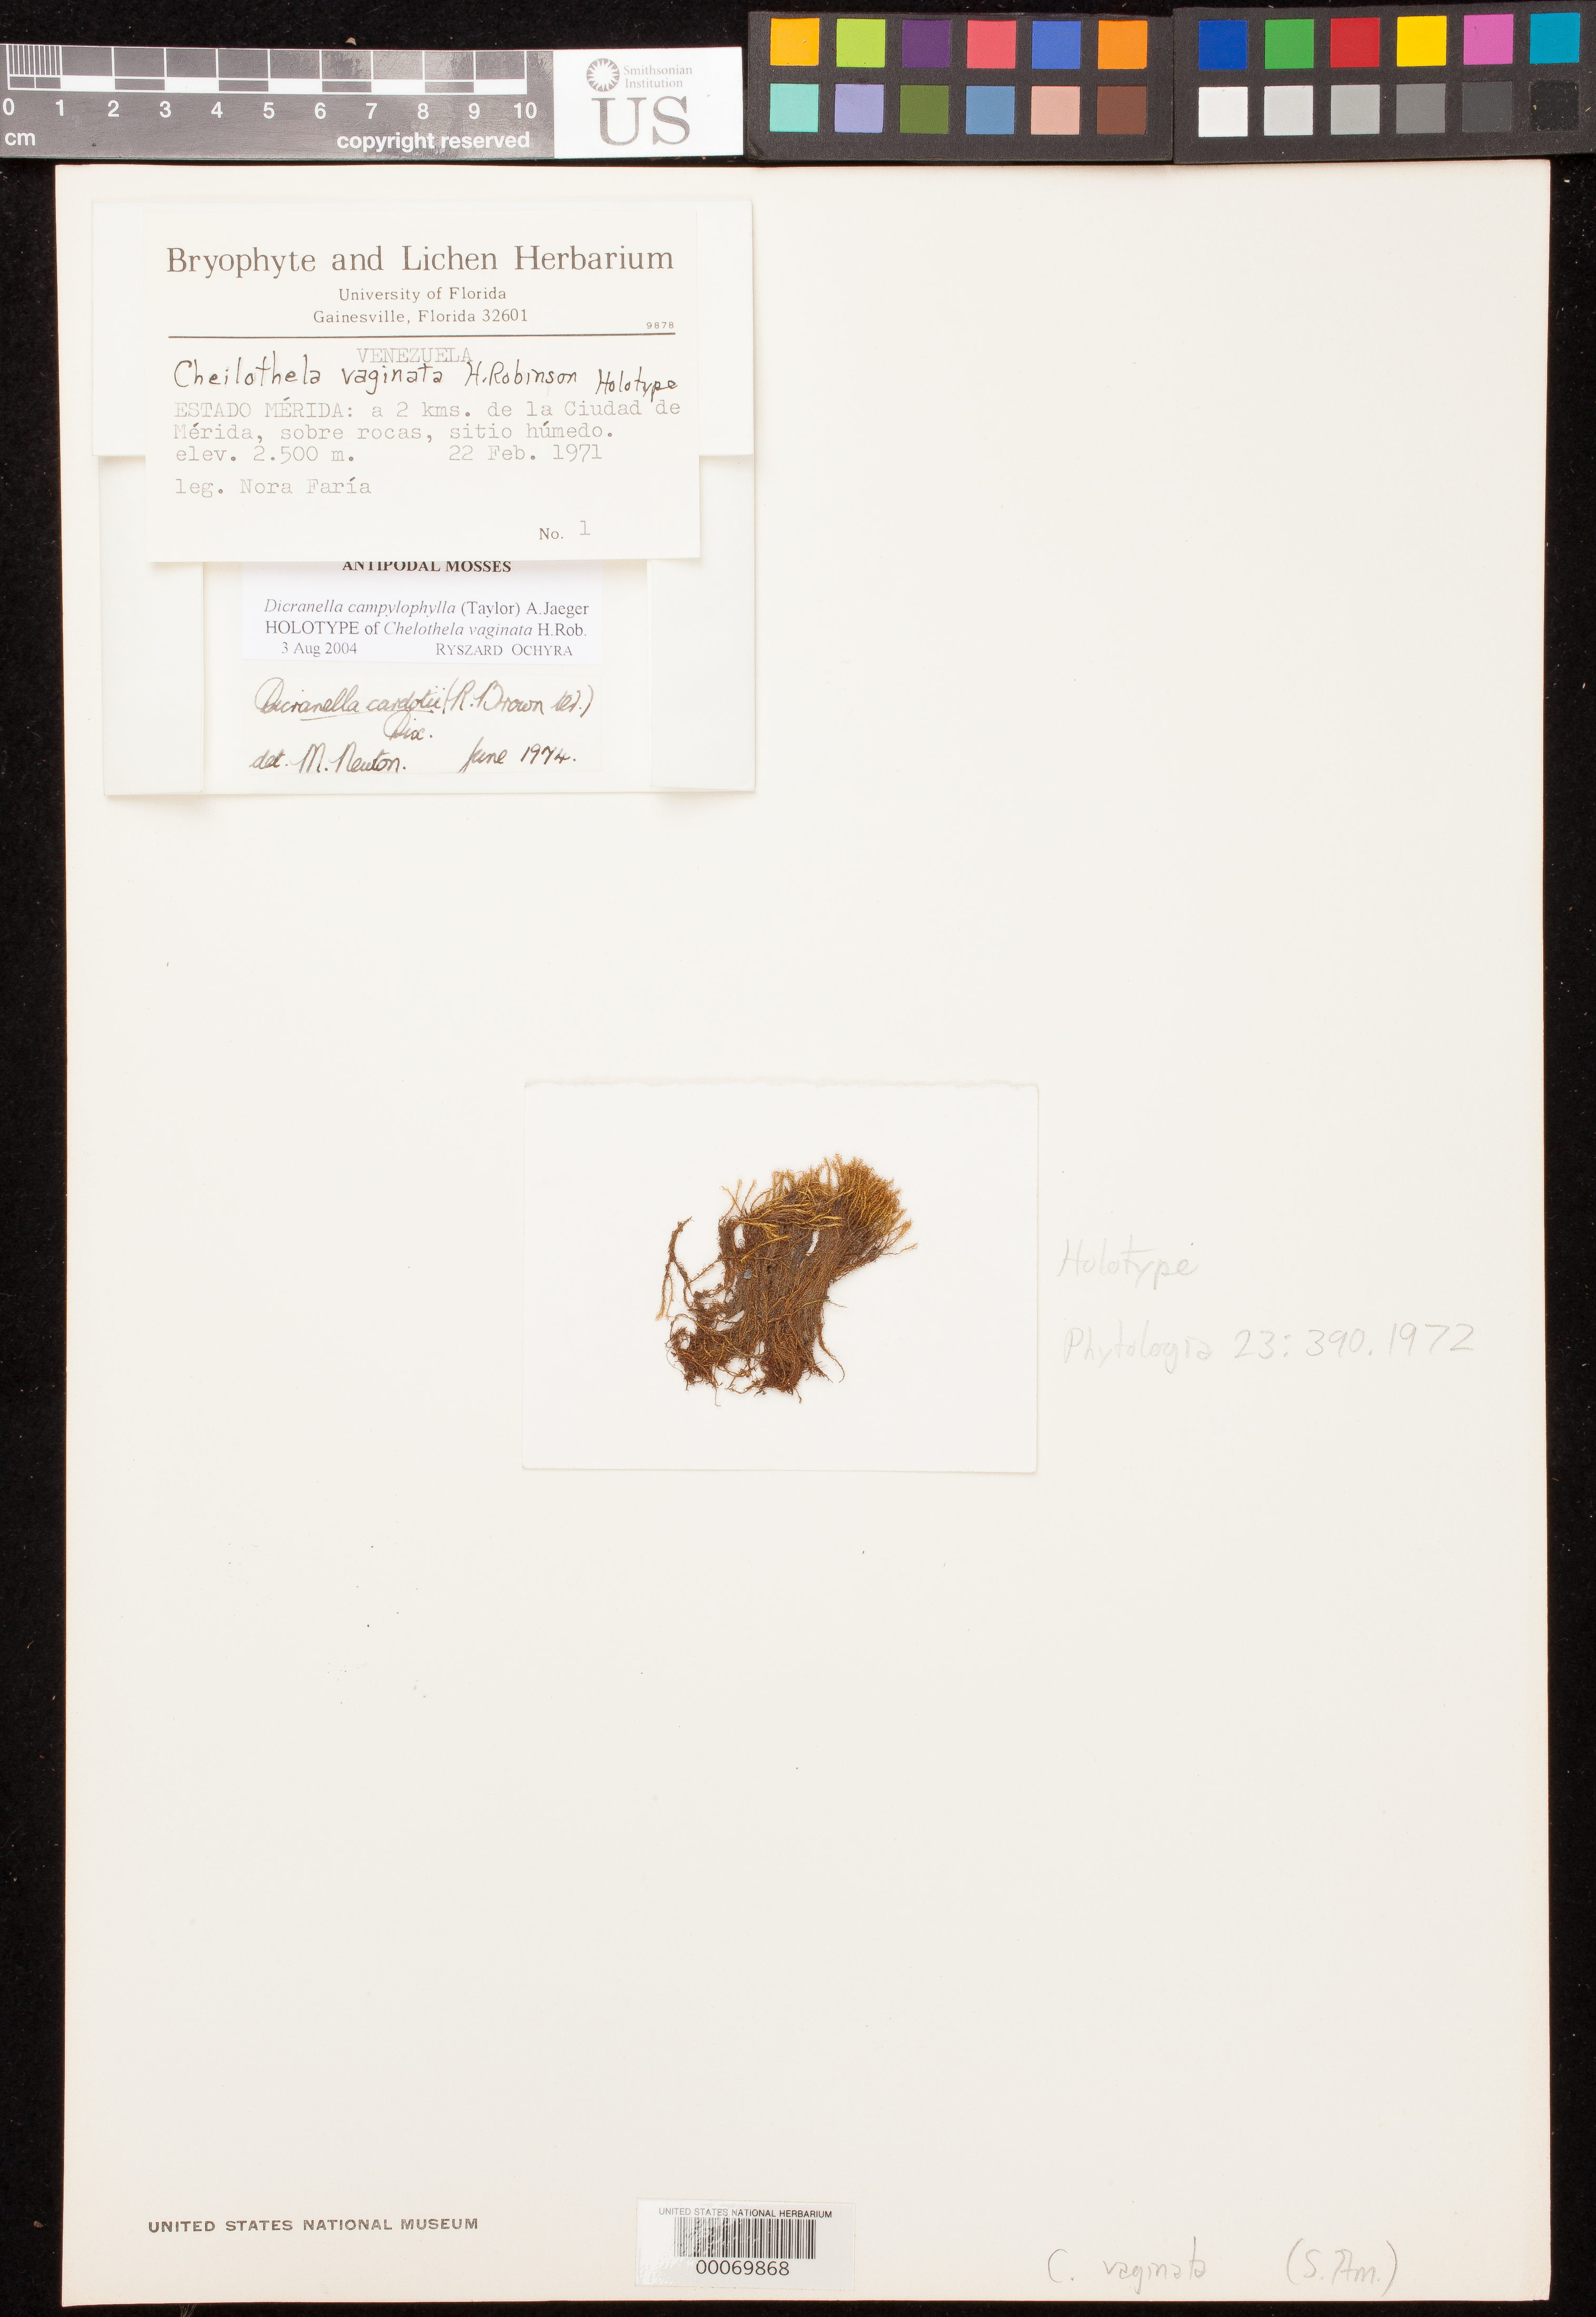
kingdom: Plantae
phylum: Bryophyta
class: Bryopsida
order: Dicranales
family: Ditrichaceae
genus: Cheilothela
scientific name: Cheilothela vaginata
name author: H. Rob.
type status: Holotype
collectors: N. Faria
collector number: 1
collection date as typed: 22 Feb 1971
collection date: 1971-02-22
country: Venezuela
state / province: Mérida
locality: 2 kms Ciudad de Merida.